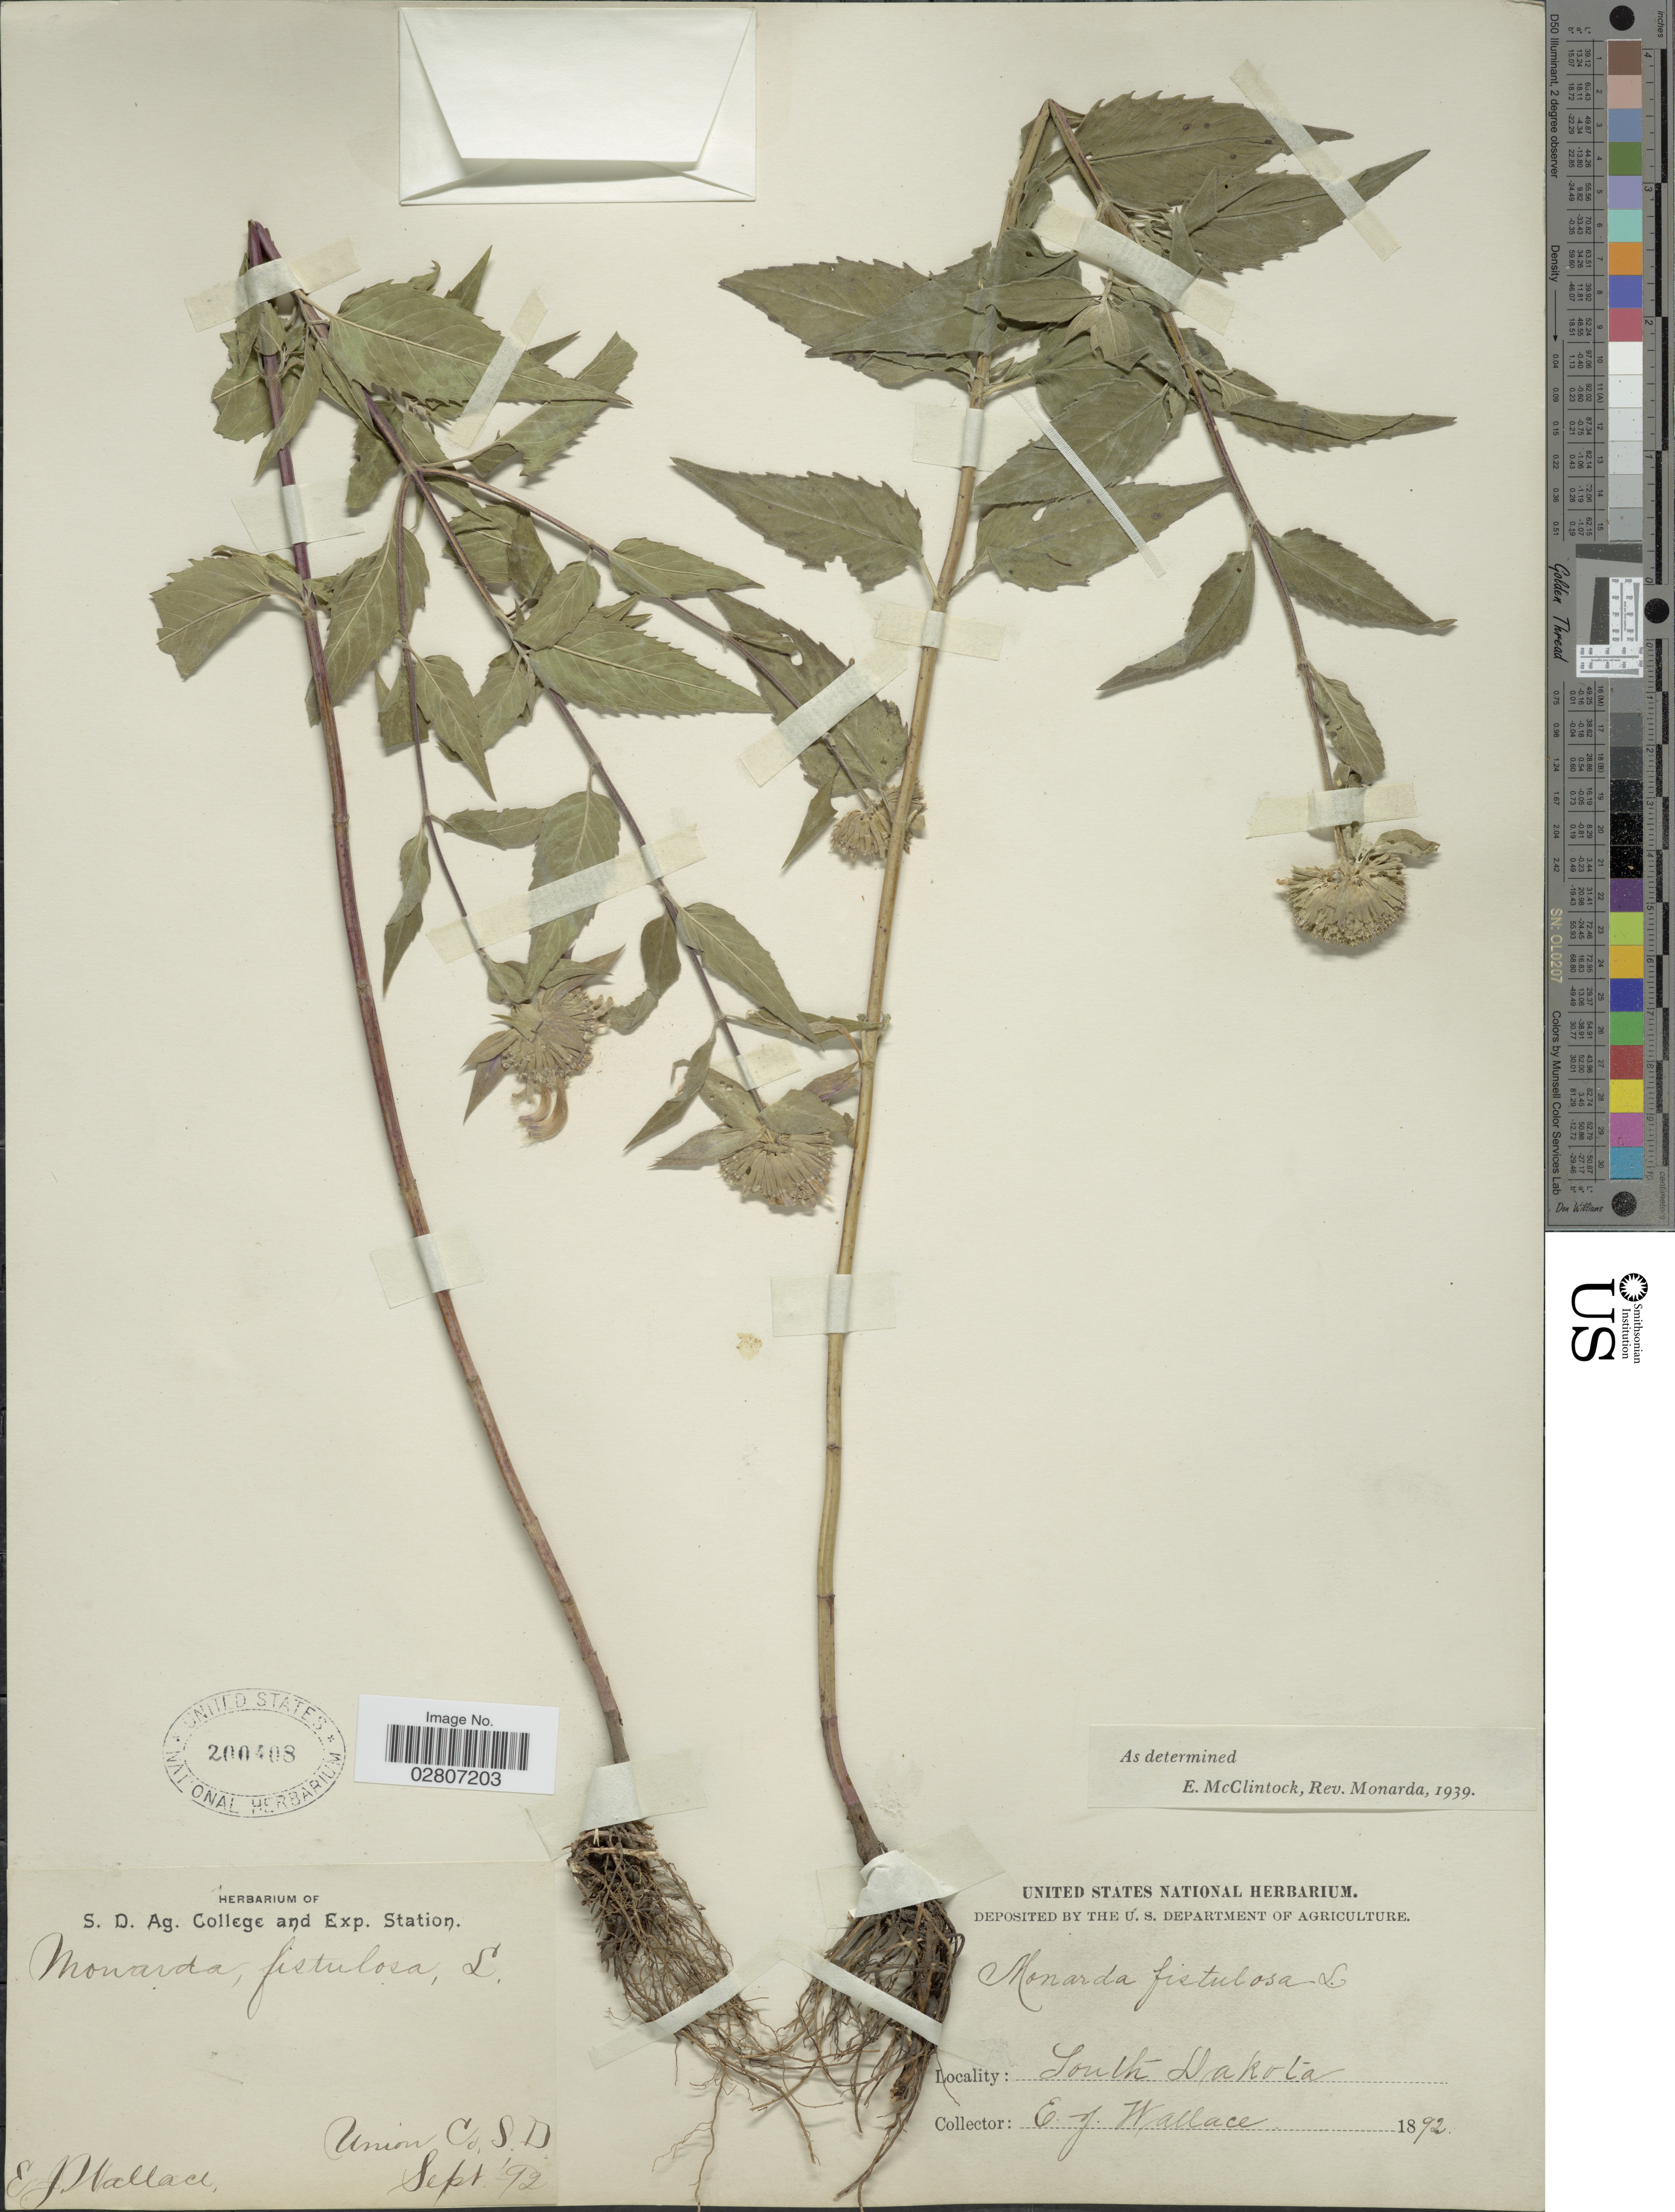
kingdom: Plantae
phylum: Tracheophyta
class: Magnoliopsida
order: Lamiales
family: Lamiaceae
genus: Monarda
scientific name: Monarda fistulosa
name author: L.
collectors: E. J. Wallace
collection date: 1892-09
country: United States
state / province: South Dakota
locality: Union Co.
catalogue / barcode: US 200408